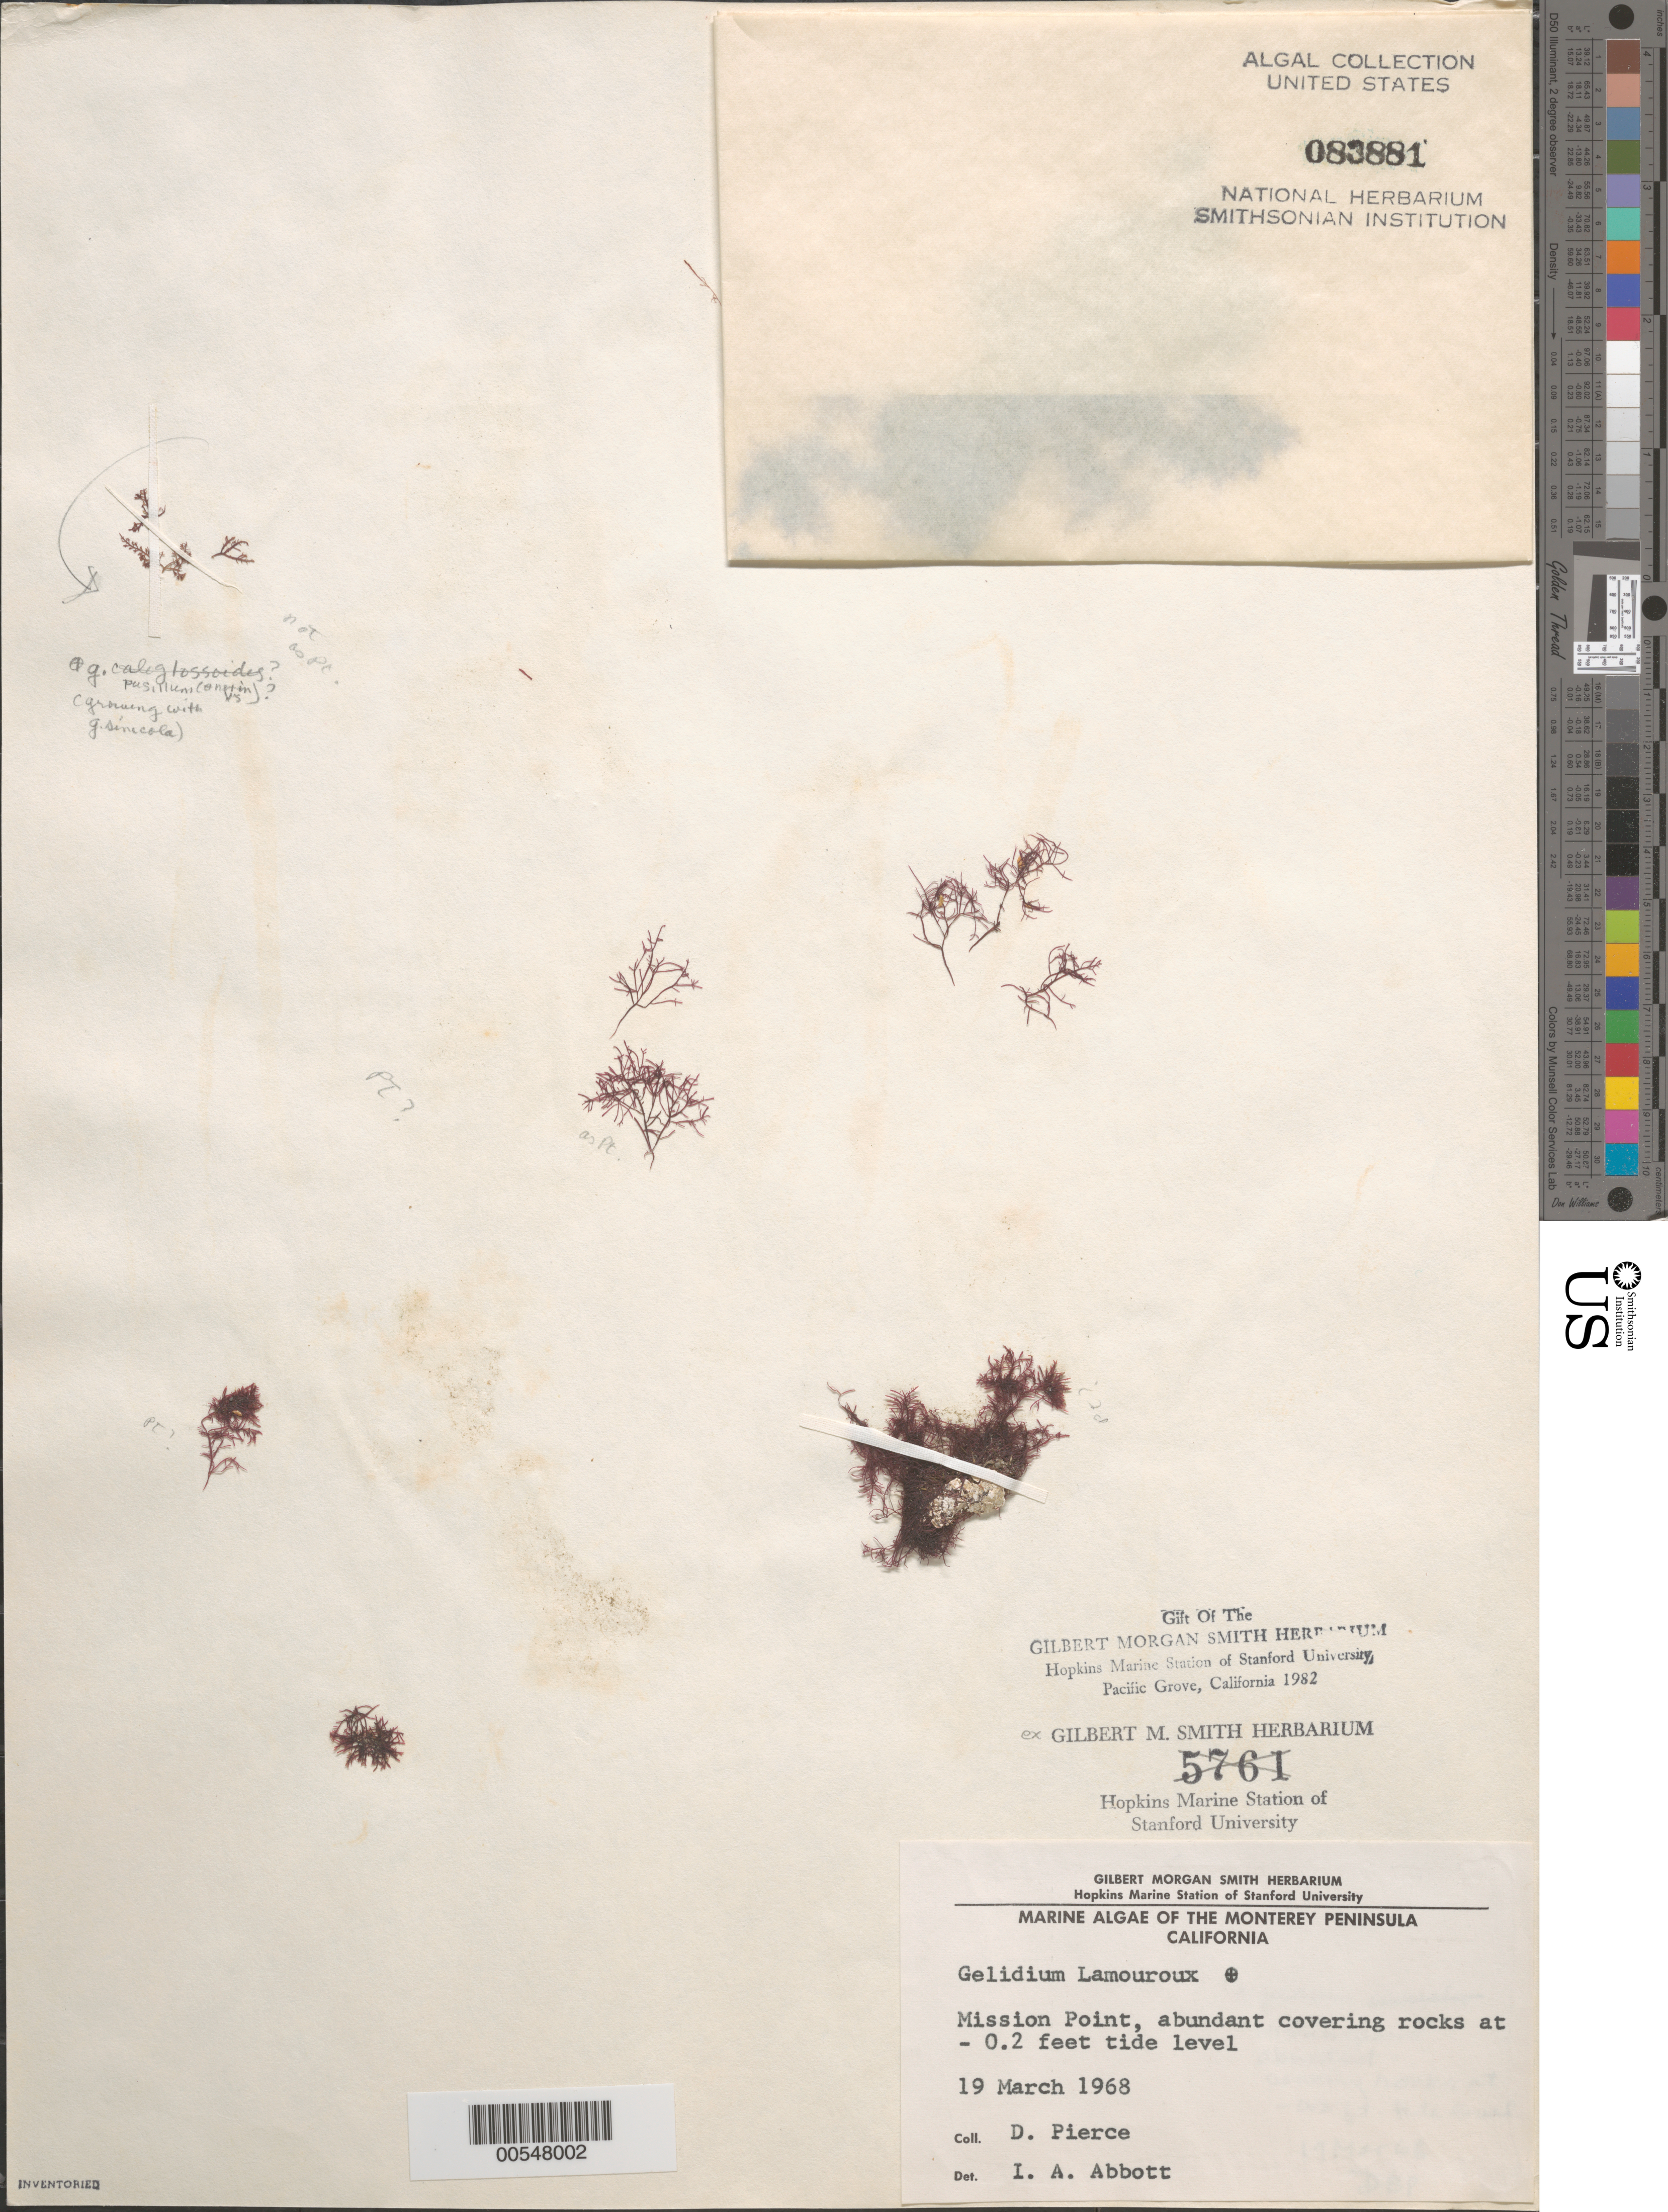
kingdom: Plantae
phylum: Rhodophyta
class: Florideophyceae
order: Gelidiales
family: Gelidiaceae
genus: Gelidium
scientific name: Gelidium lamouroux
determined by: Abbott, Isabella A.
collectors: D. Pierce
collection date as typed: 19 Mar 1968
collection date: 1968-03-19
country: United States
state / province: California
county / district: Monterey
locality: Mission Point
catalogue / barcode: US 83881